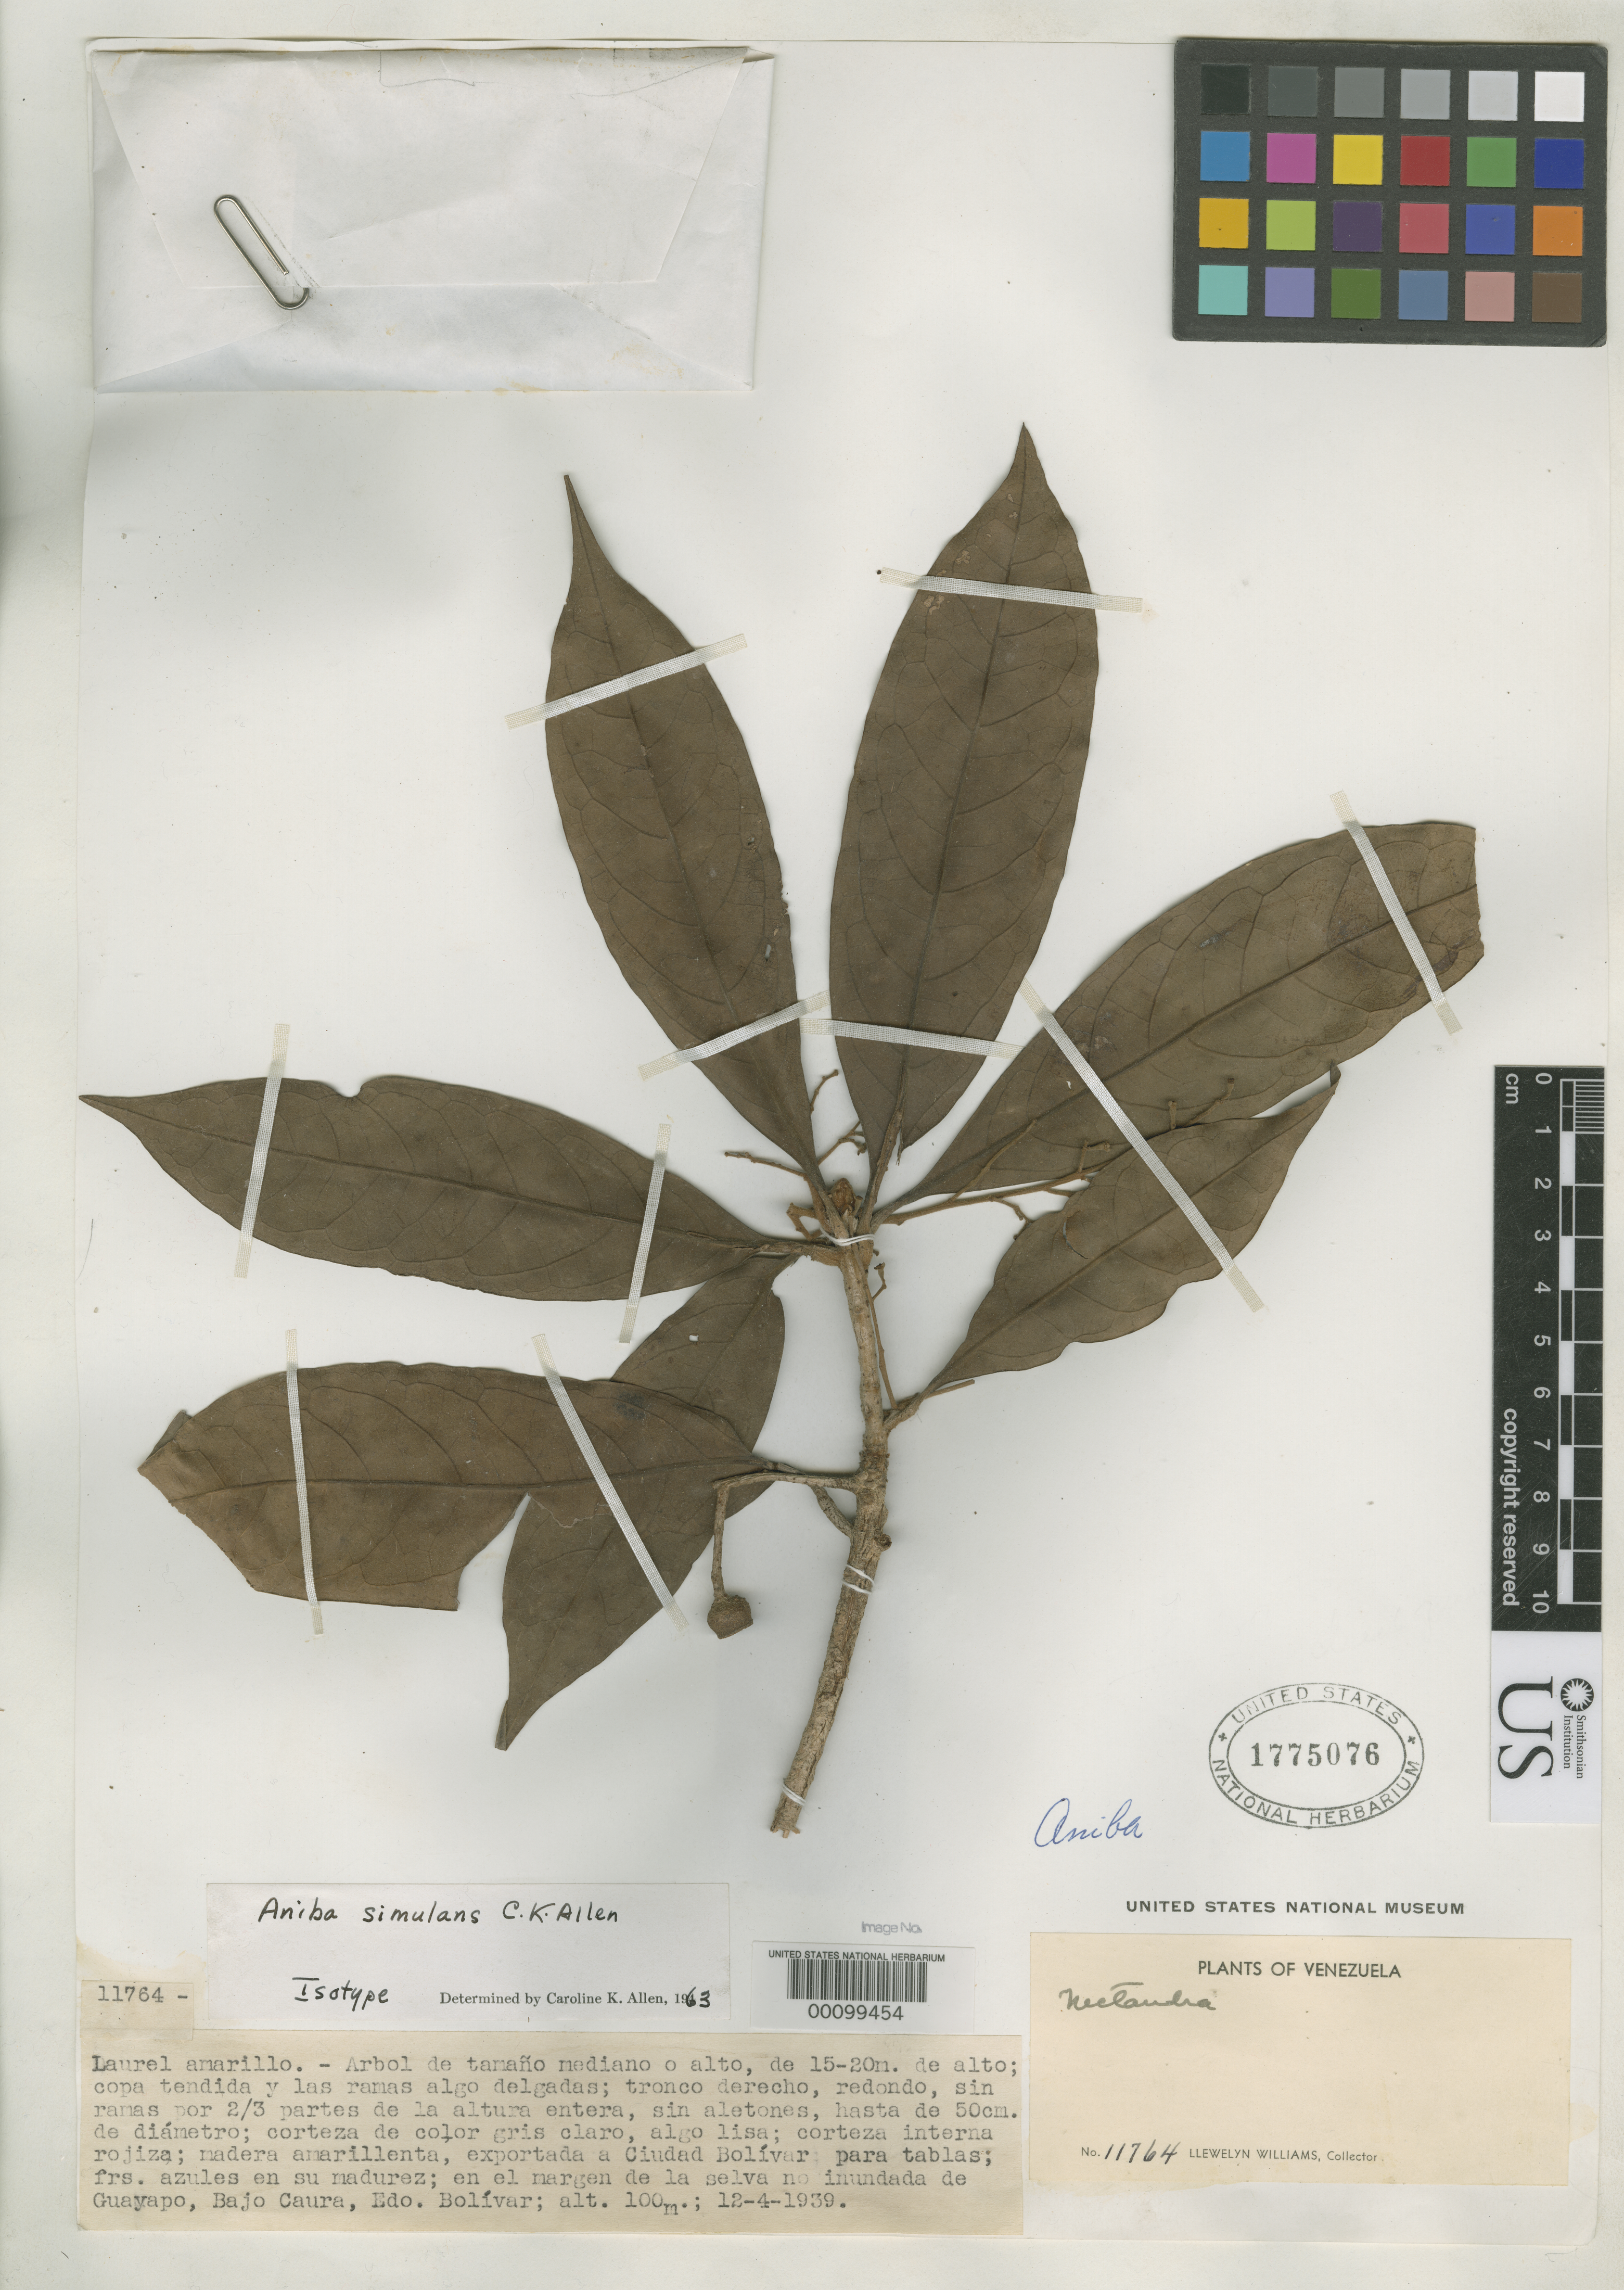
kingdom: Plantae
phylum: Tracheophyta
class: Magnoliopsida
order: Laurales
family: Lauraceae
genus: Aniba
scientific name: Aniba simulans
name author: C.K. Allen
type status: Isotype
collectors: Ll. Williams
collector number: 11764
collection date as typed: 12 Apr 1939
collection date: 1939-04-12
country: Venezuela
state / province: Bolivar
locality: Rio Caura.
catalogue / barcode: US 1775076